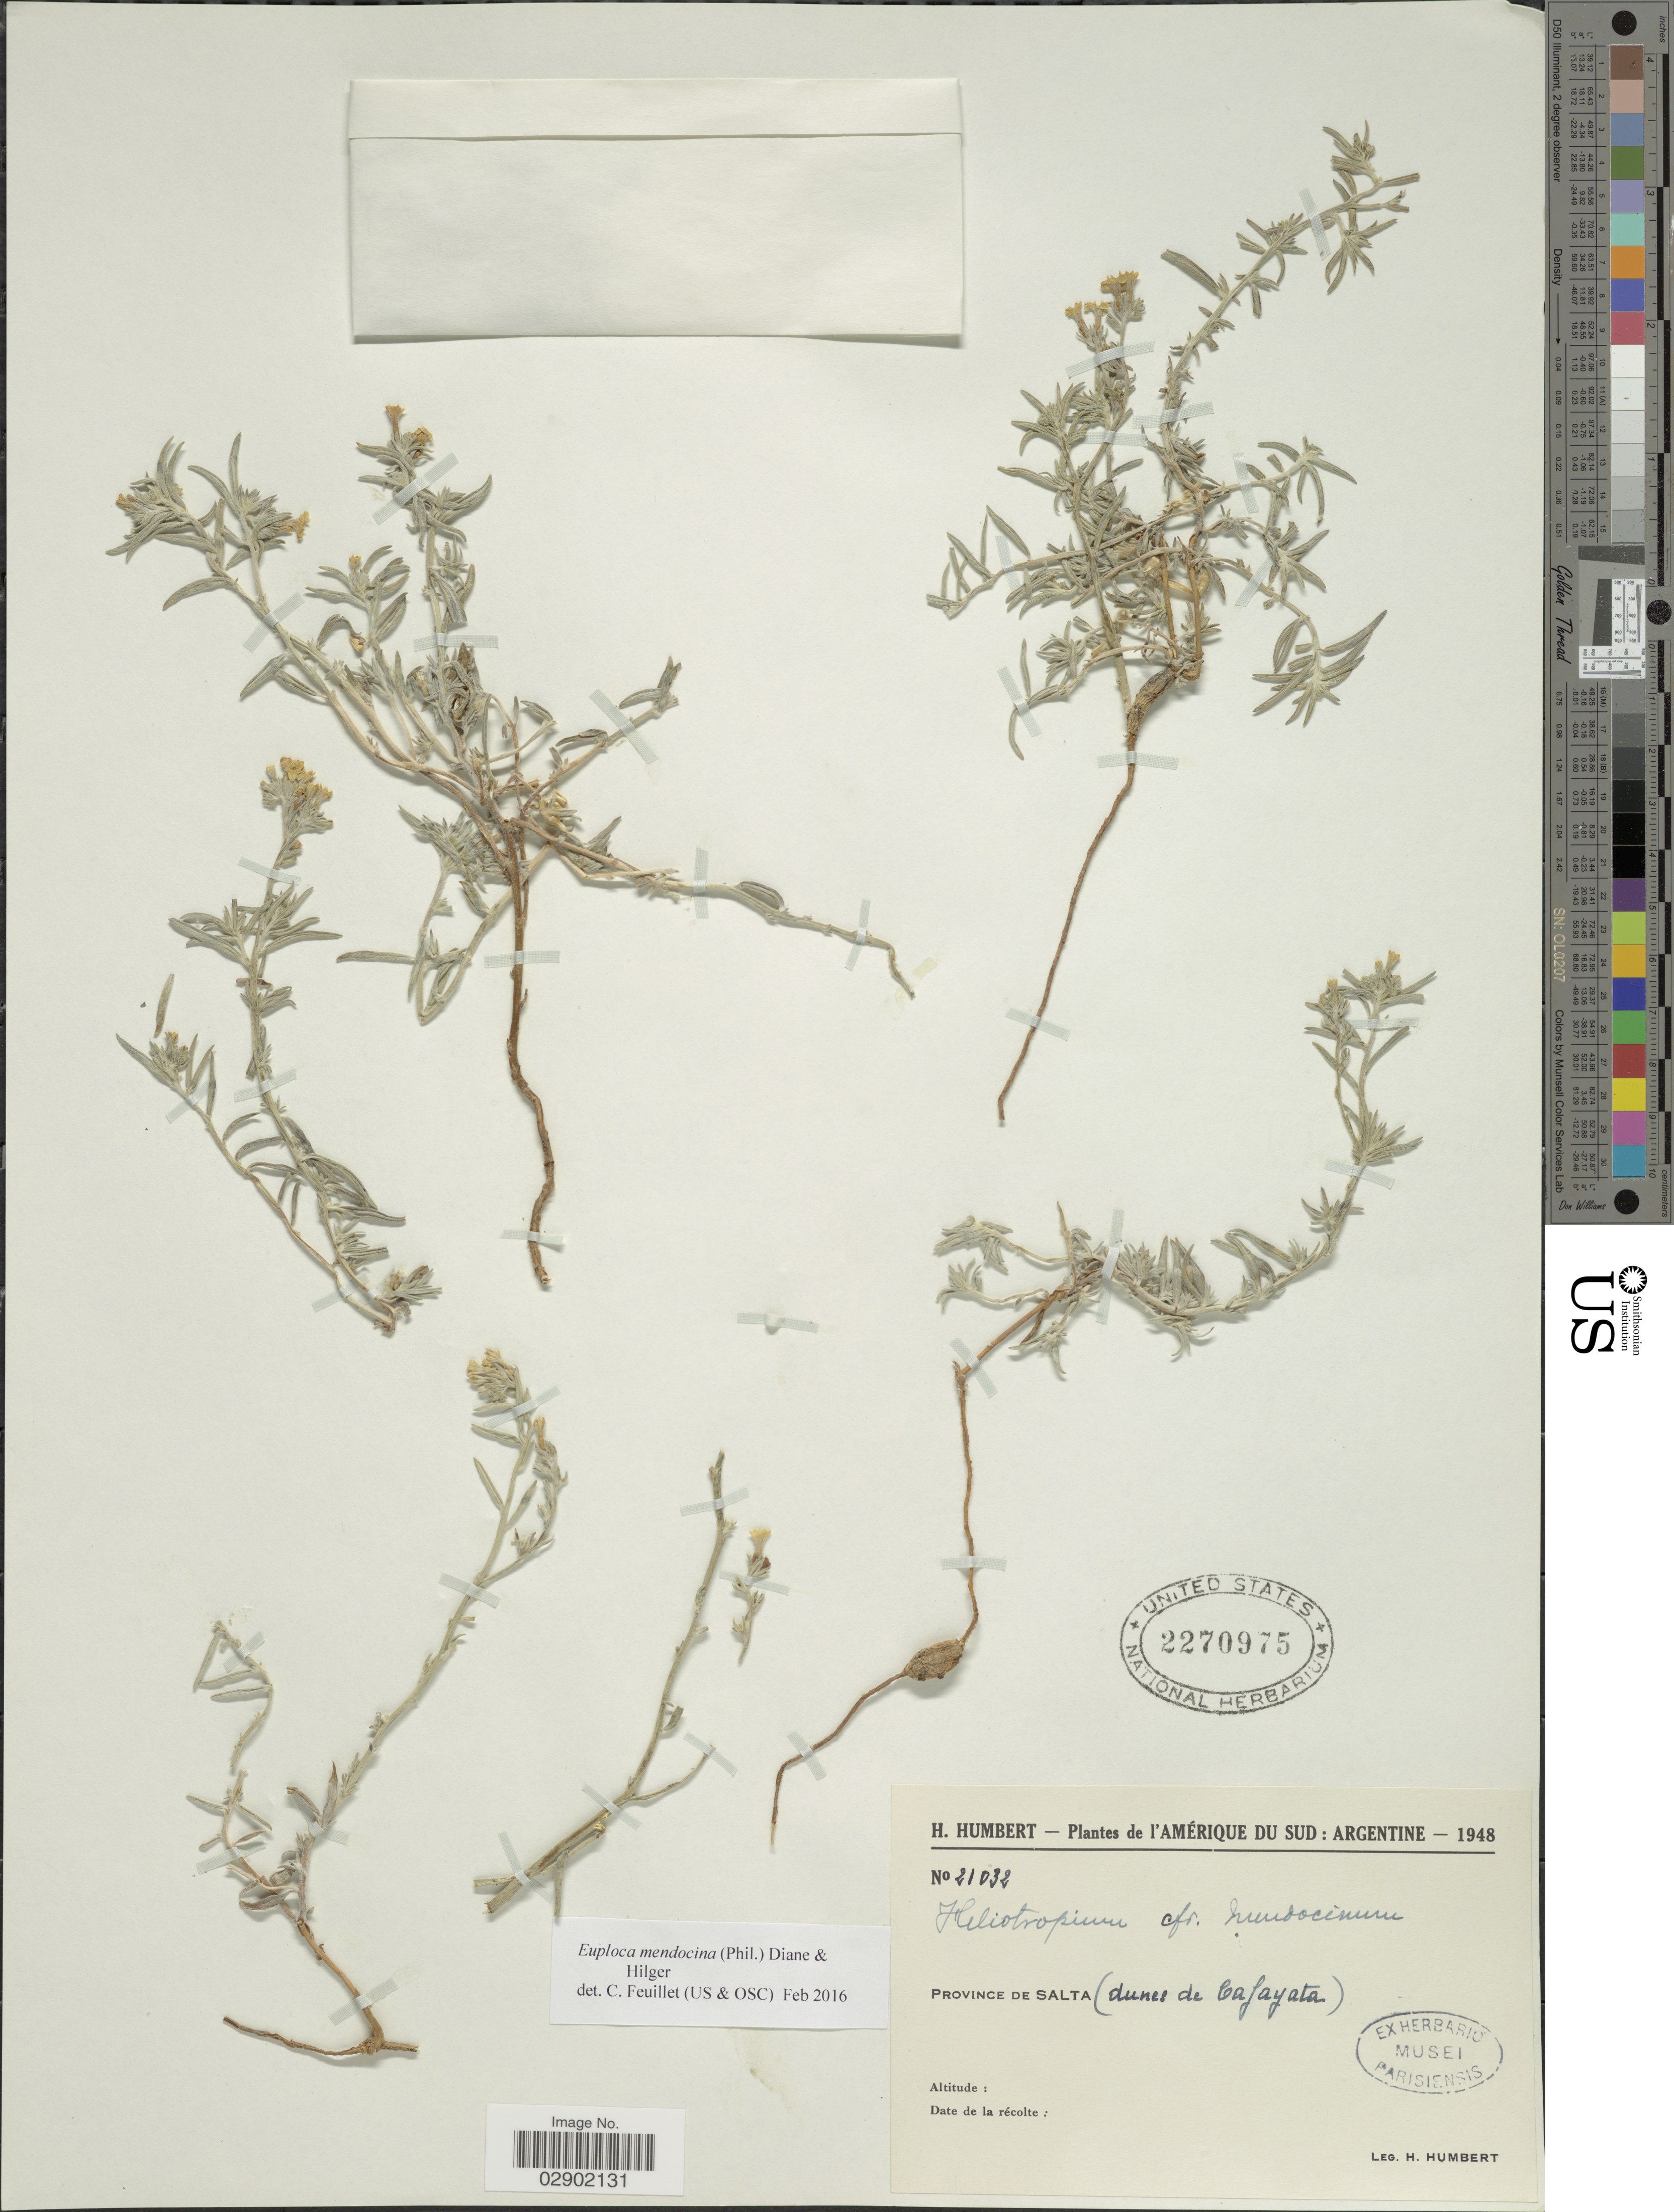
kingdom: Plantae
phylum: Tracheophyta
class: Magnoliopsida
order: Boraginales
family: Heliotropiaceae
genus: Euploca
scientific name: Euploca mendocina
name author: (Phil.) Diane & Hilger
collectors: H. Humbert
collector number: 21032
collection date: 1948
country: Argentina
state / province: Salta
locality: (Dunes de Cafayata).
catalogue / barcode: US 2270975